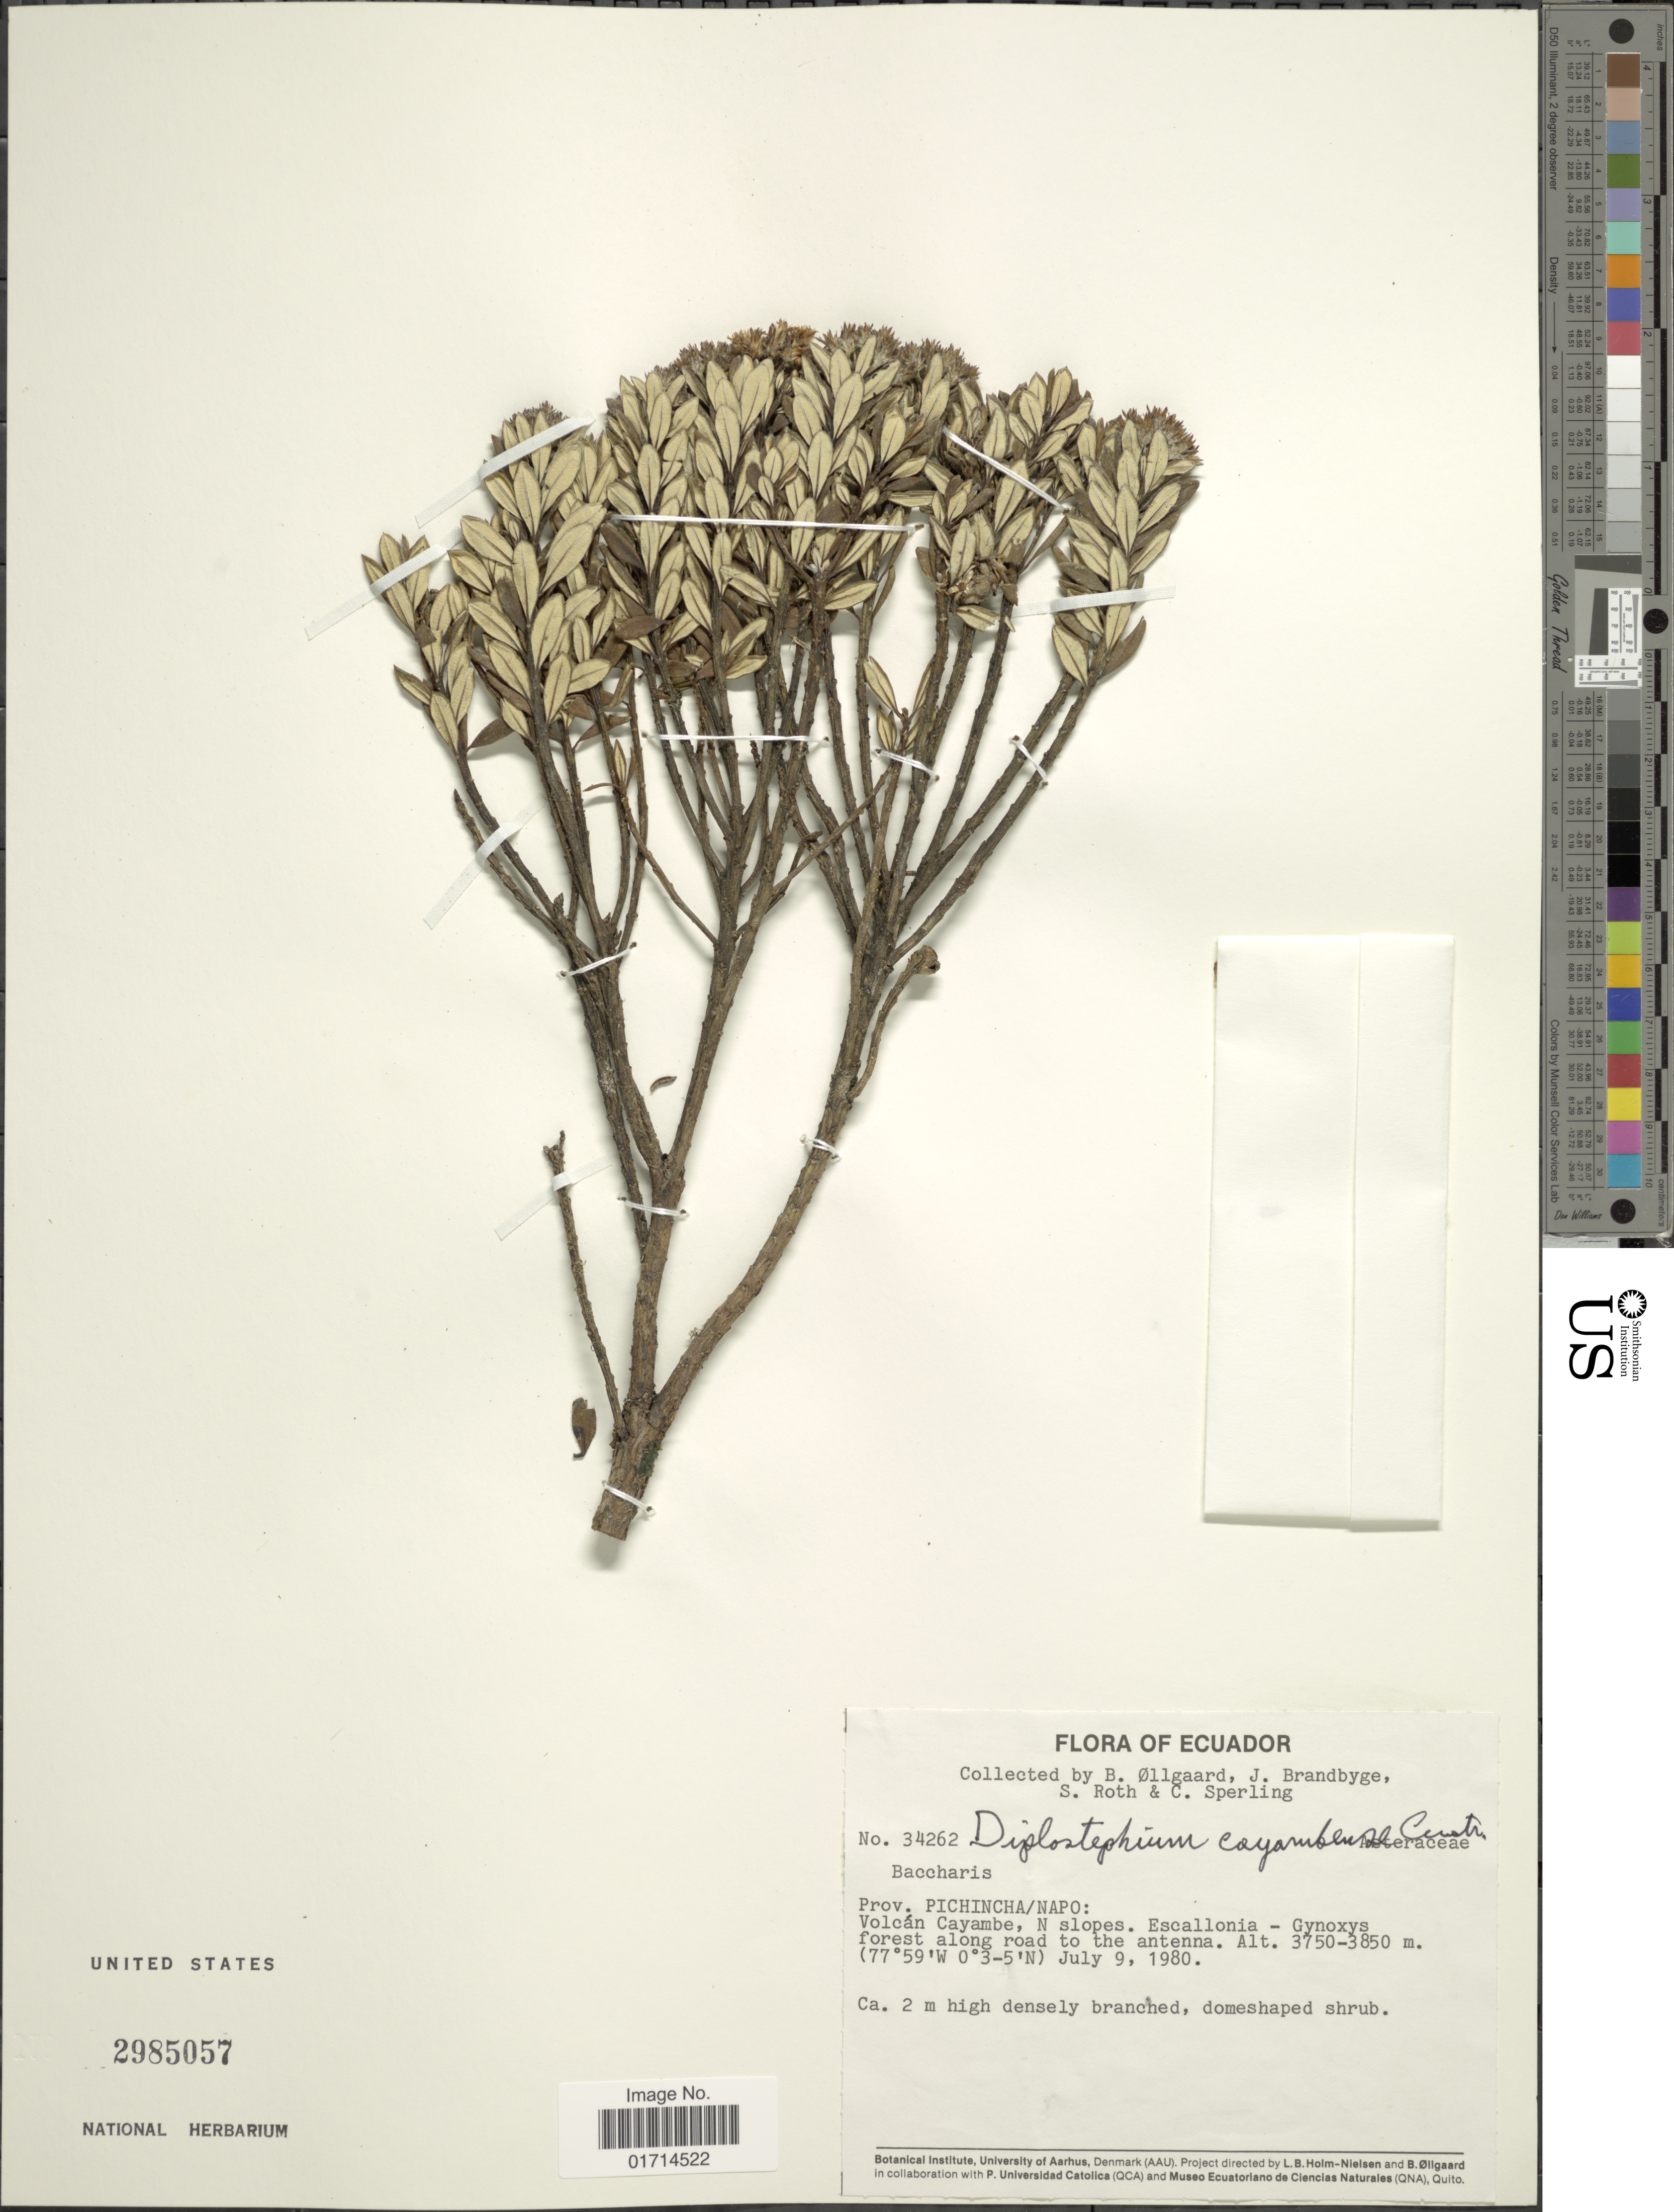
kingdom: Plantae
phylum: Tracheophyta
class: Magnoliopsida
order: Asterales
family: Asteraceae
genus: Diplostephium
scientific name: Diplostephium cayambense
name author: Cuatrec.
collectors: B. Øllgaard, J. Brandbyge, S. Roth & C. Sperling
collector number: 34262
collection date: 1980-07-09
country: Ecuador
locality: Prov. Pichincha/Napo: Volcan Cayambe, N slopes, Escallonia, Gynoxys forest along road to the antenna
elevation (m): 3750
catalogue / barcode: US 2985057